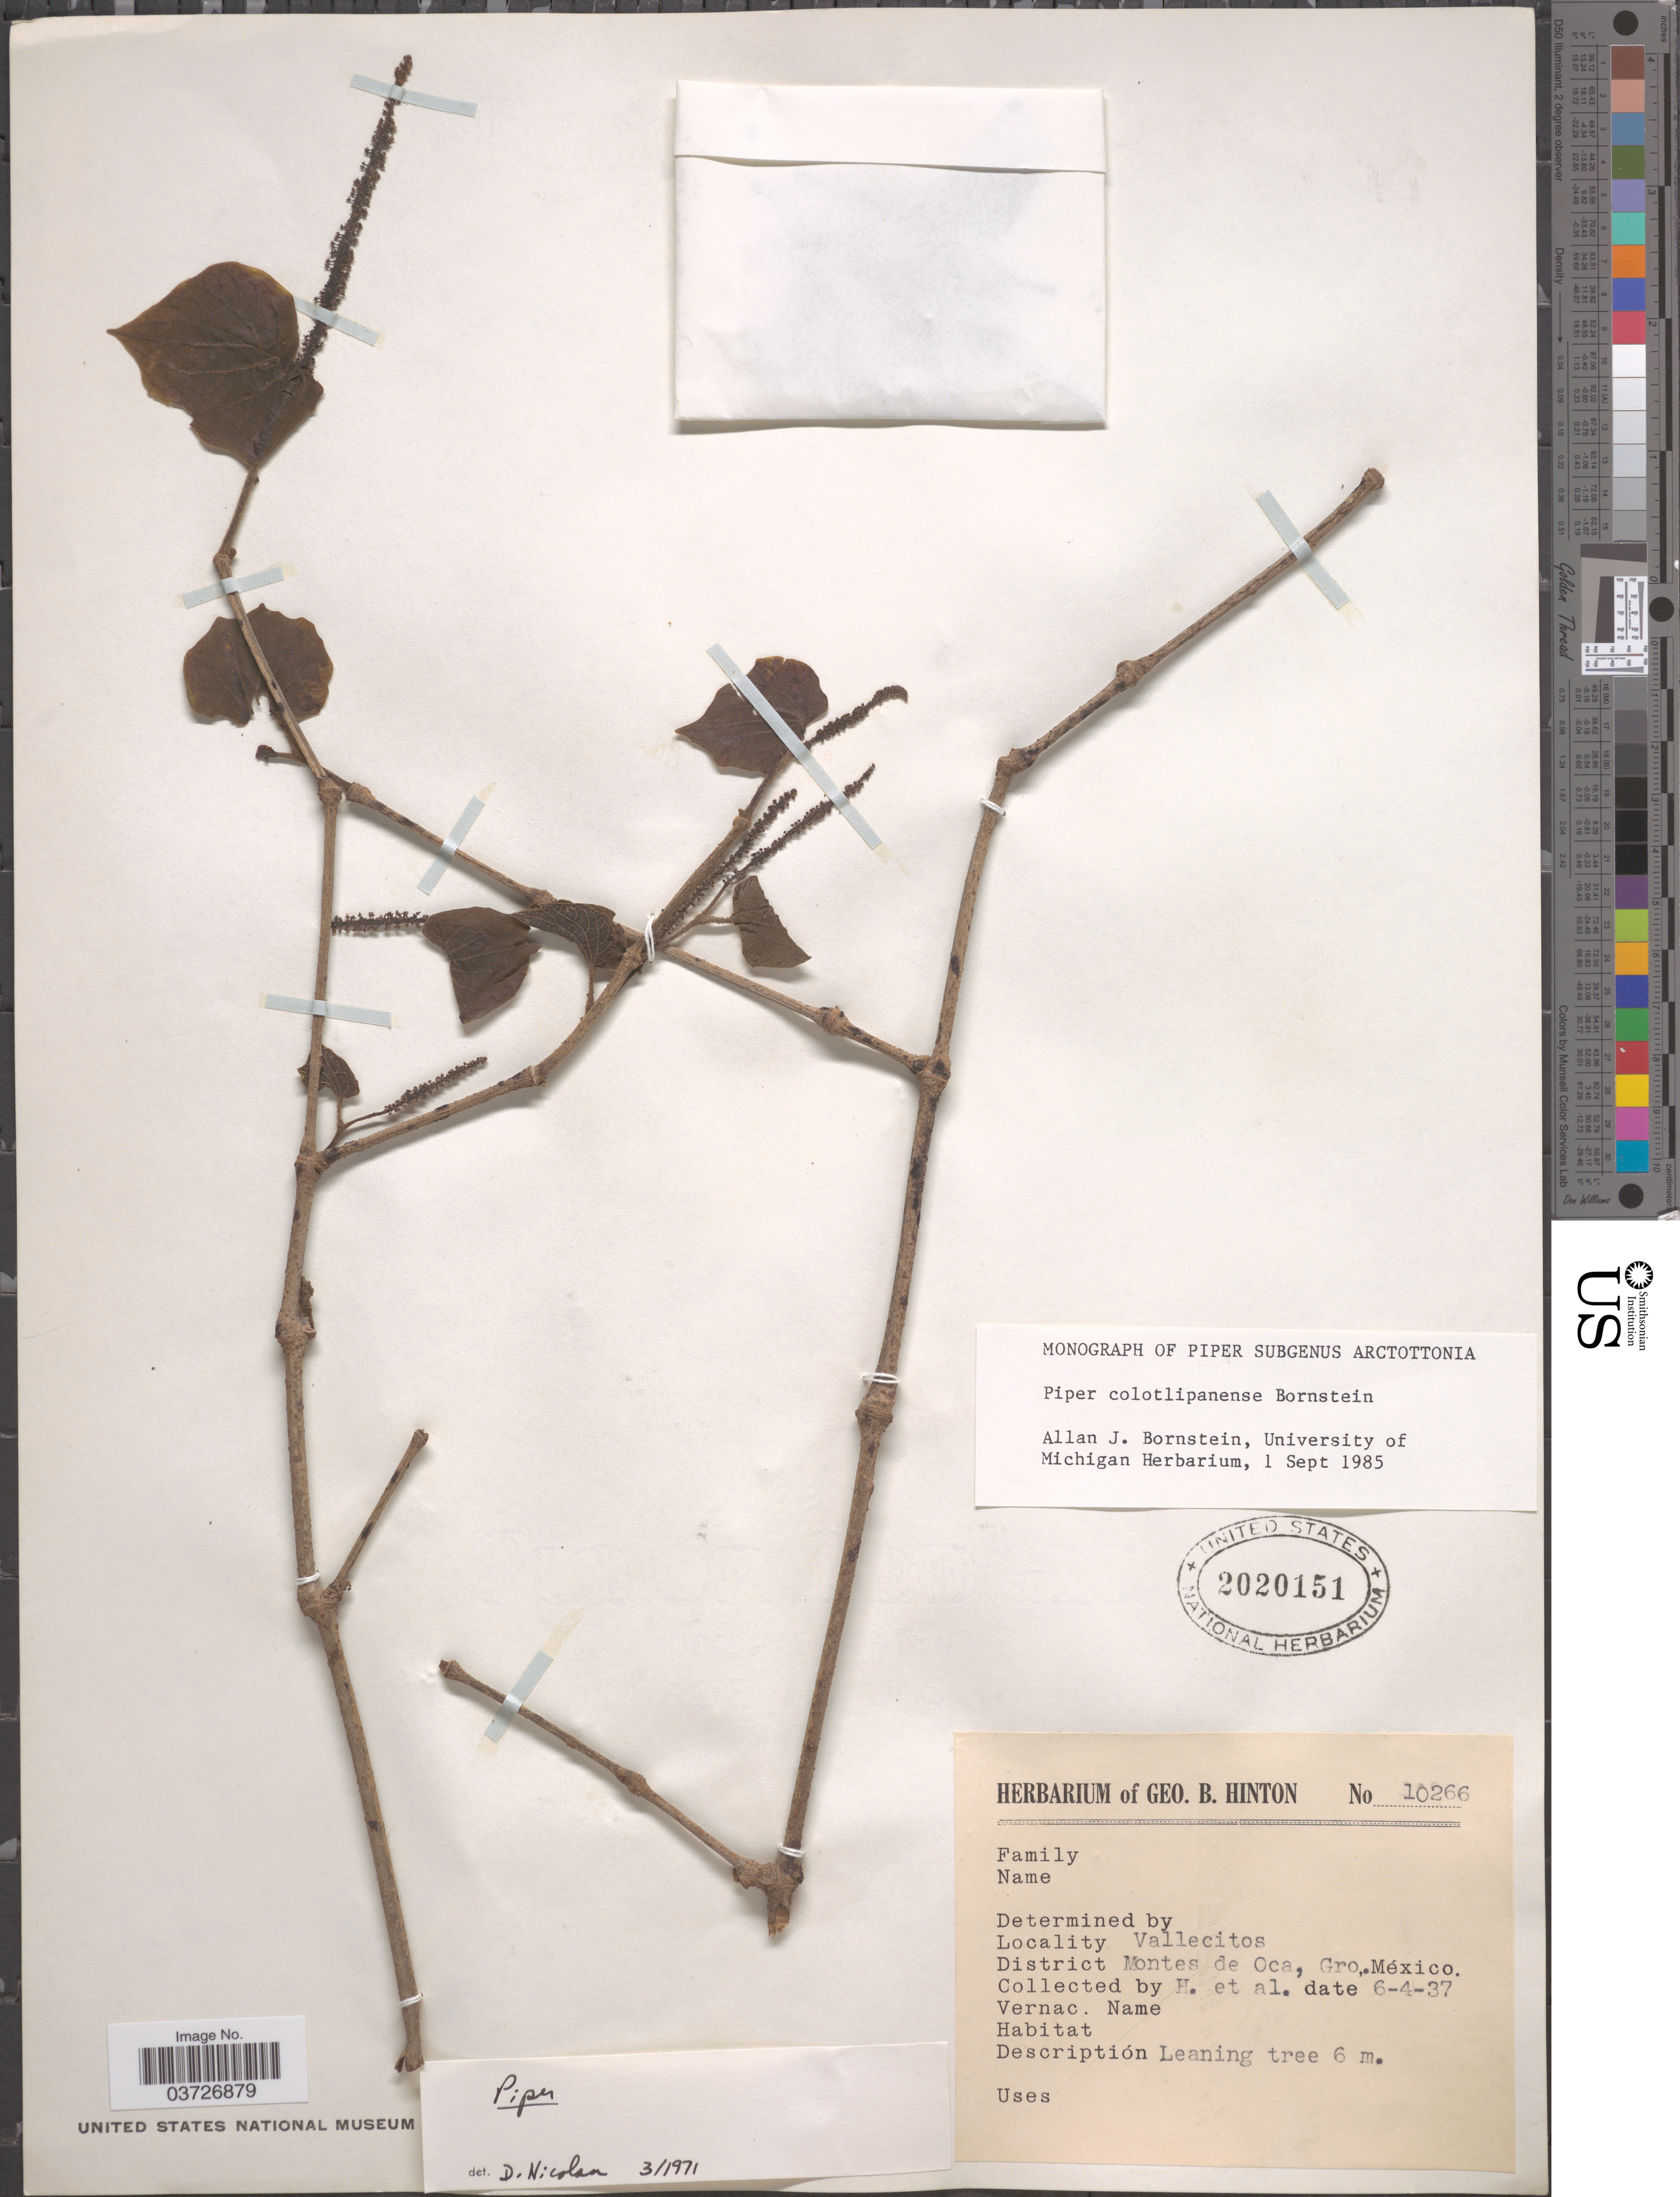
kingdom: Plantae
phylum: Tracheophyta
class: Magnoliopsida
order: Piperales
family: Piperaceae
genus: Piper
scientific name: Piper colotlipanense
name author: Bornst.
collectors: G. B. Hinton & et al.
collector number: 10266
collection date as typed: Transcribed d/m/y: 6/4/37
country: Mexico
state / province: Guerrero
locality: Vallecitos. District Montes de Oca.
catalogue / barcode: US 2020151